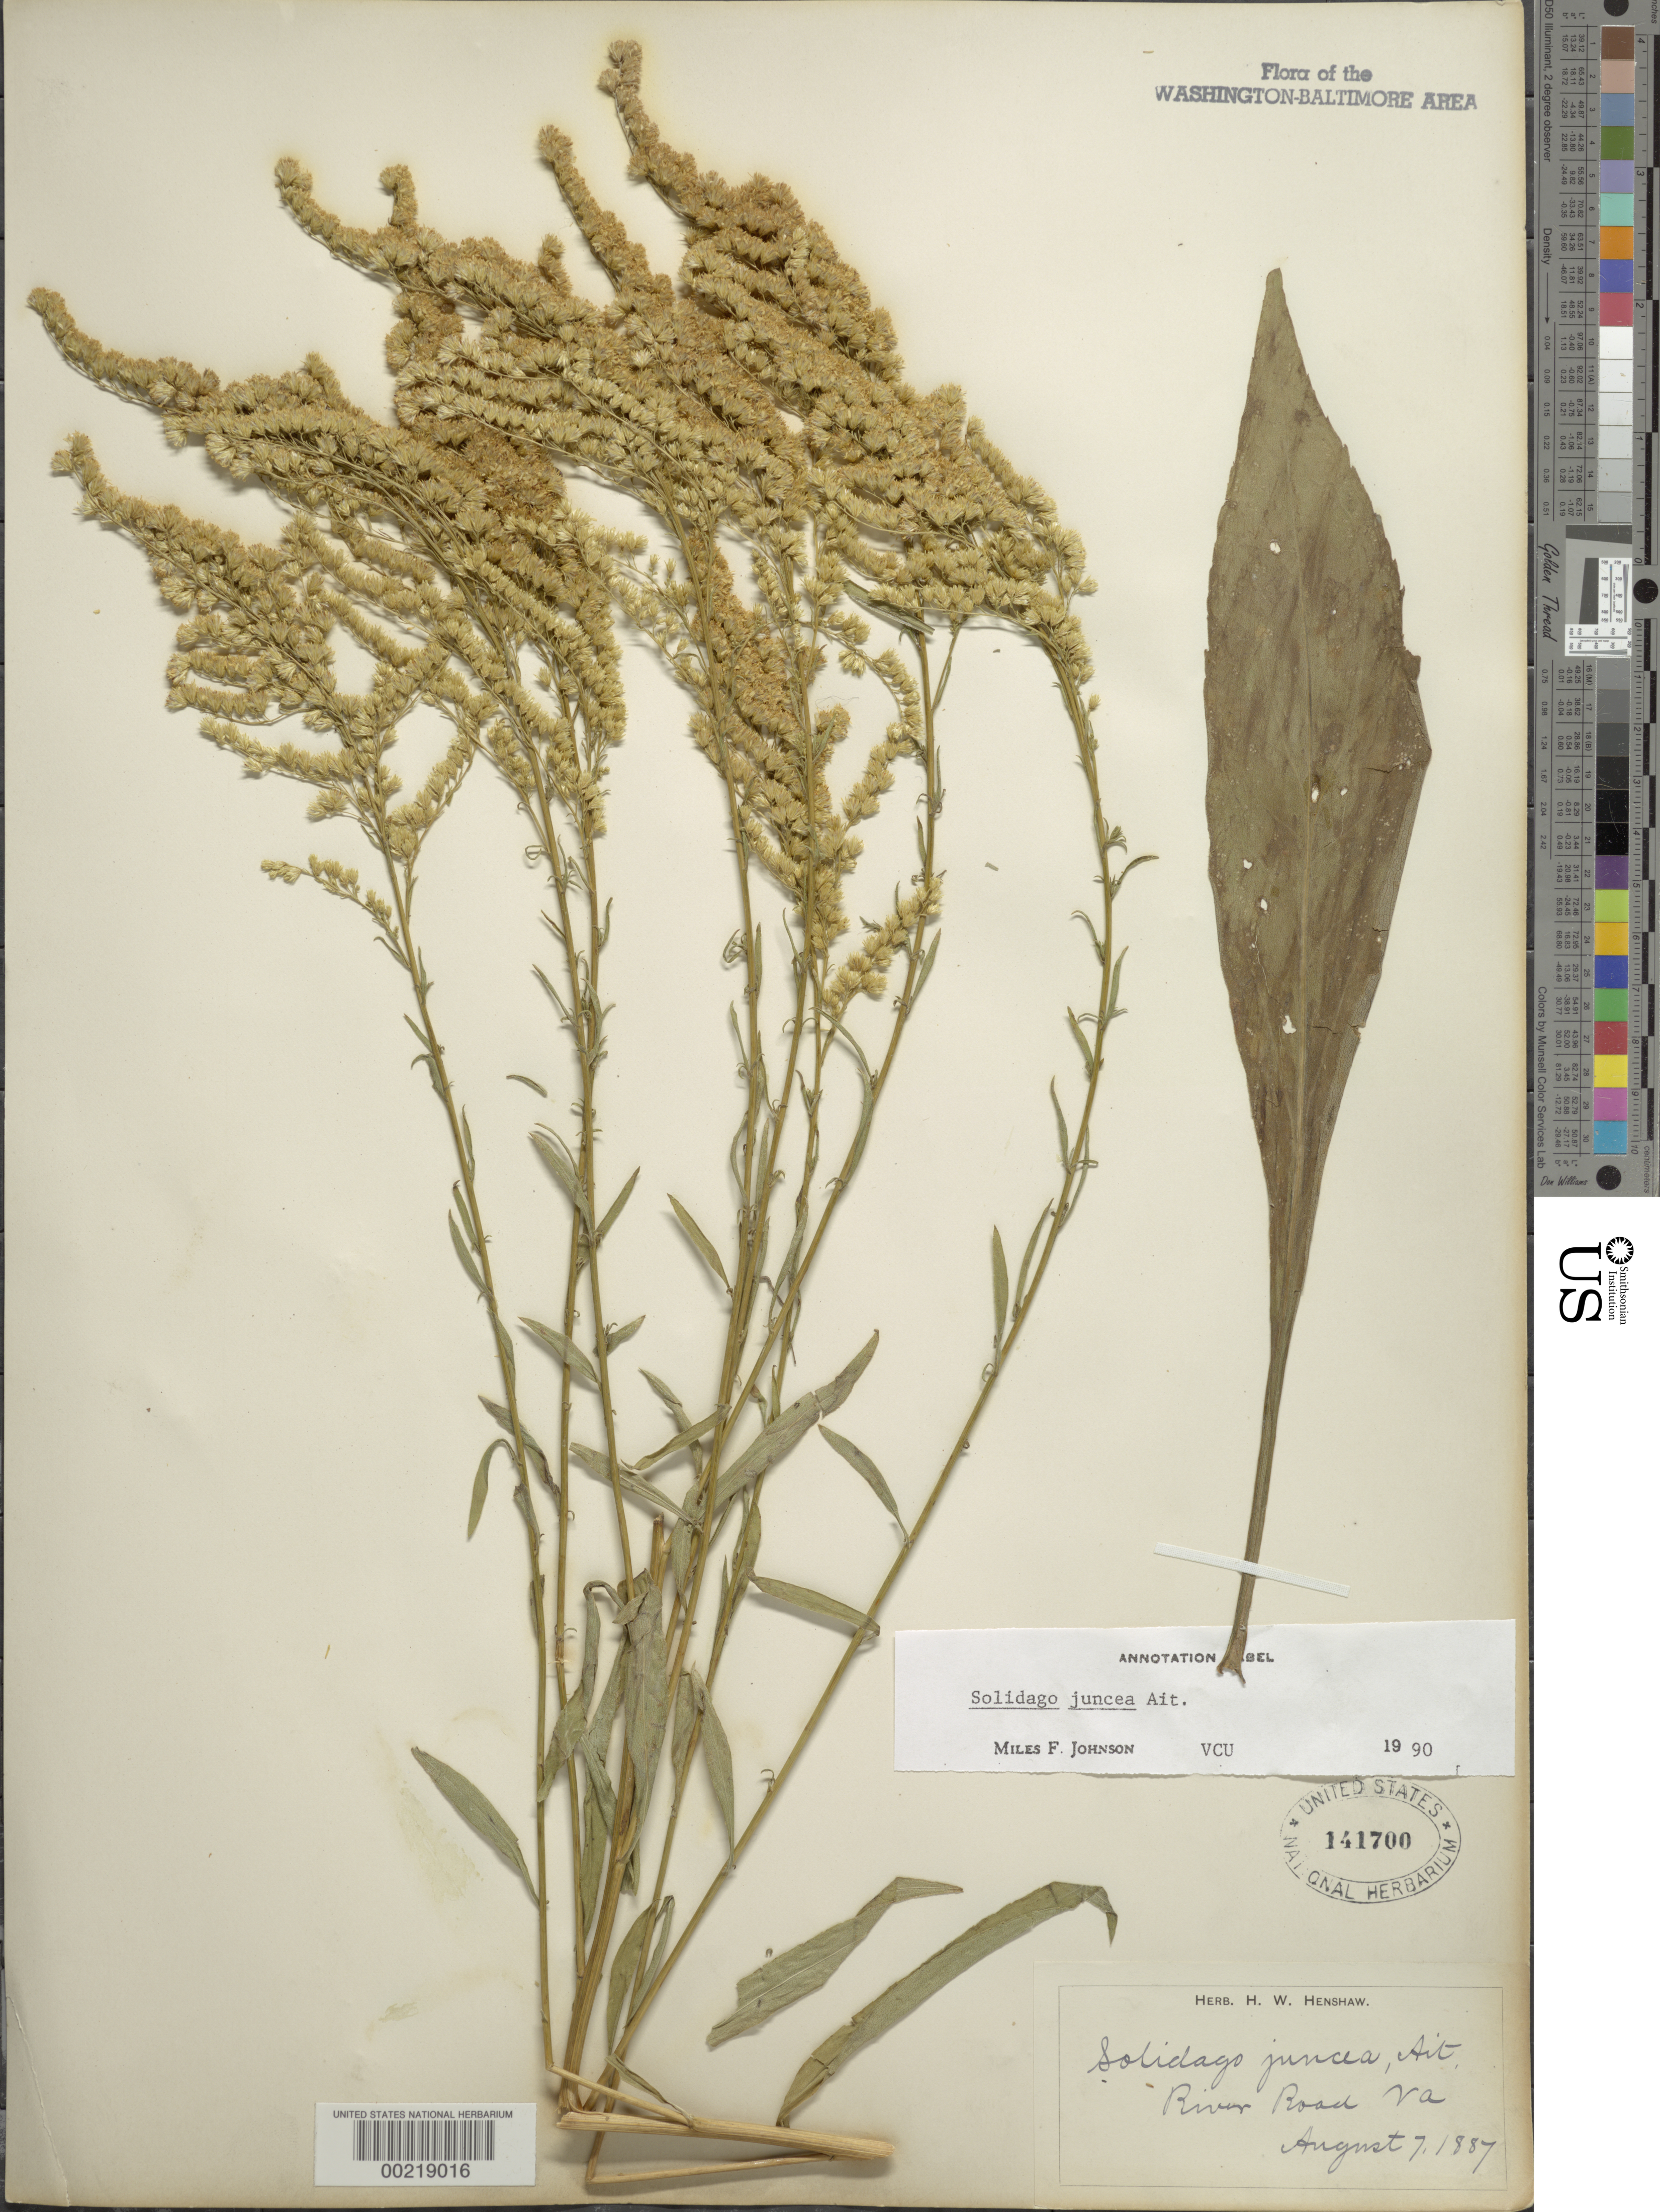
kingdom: Plantae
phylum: Tracheophyta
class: Magnoliopsida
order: Asterales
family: Asteraceae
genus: Solidago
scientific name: Solidago juncea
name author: Aiton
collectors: H. Henshaw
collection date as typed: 07 Aug 1887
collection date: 1887-08-07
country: United States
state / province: Virginia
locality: River Road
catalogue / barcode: US 141700